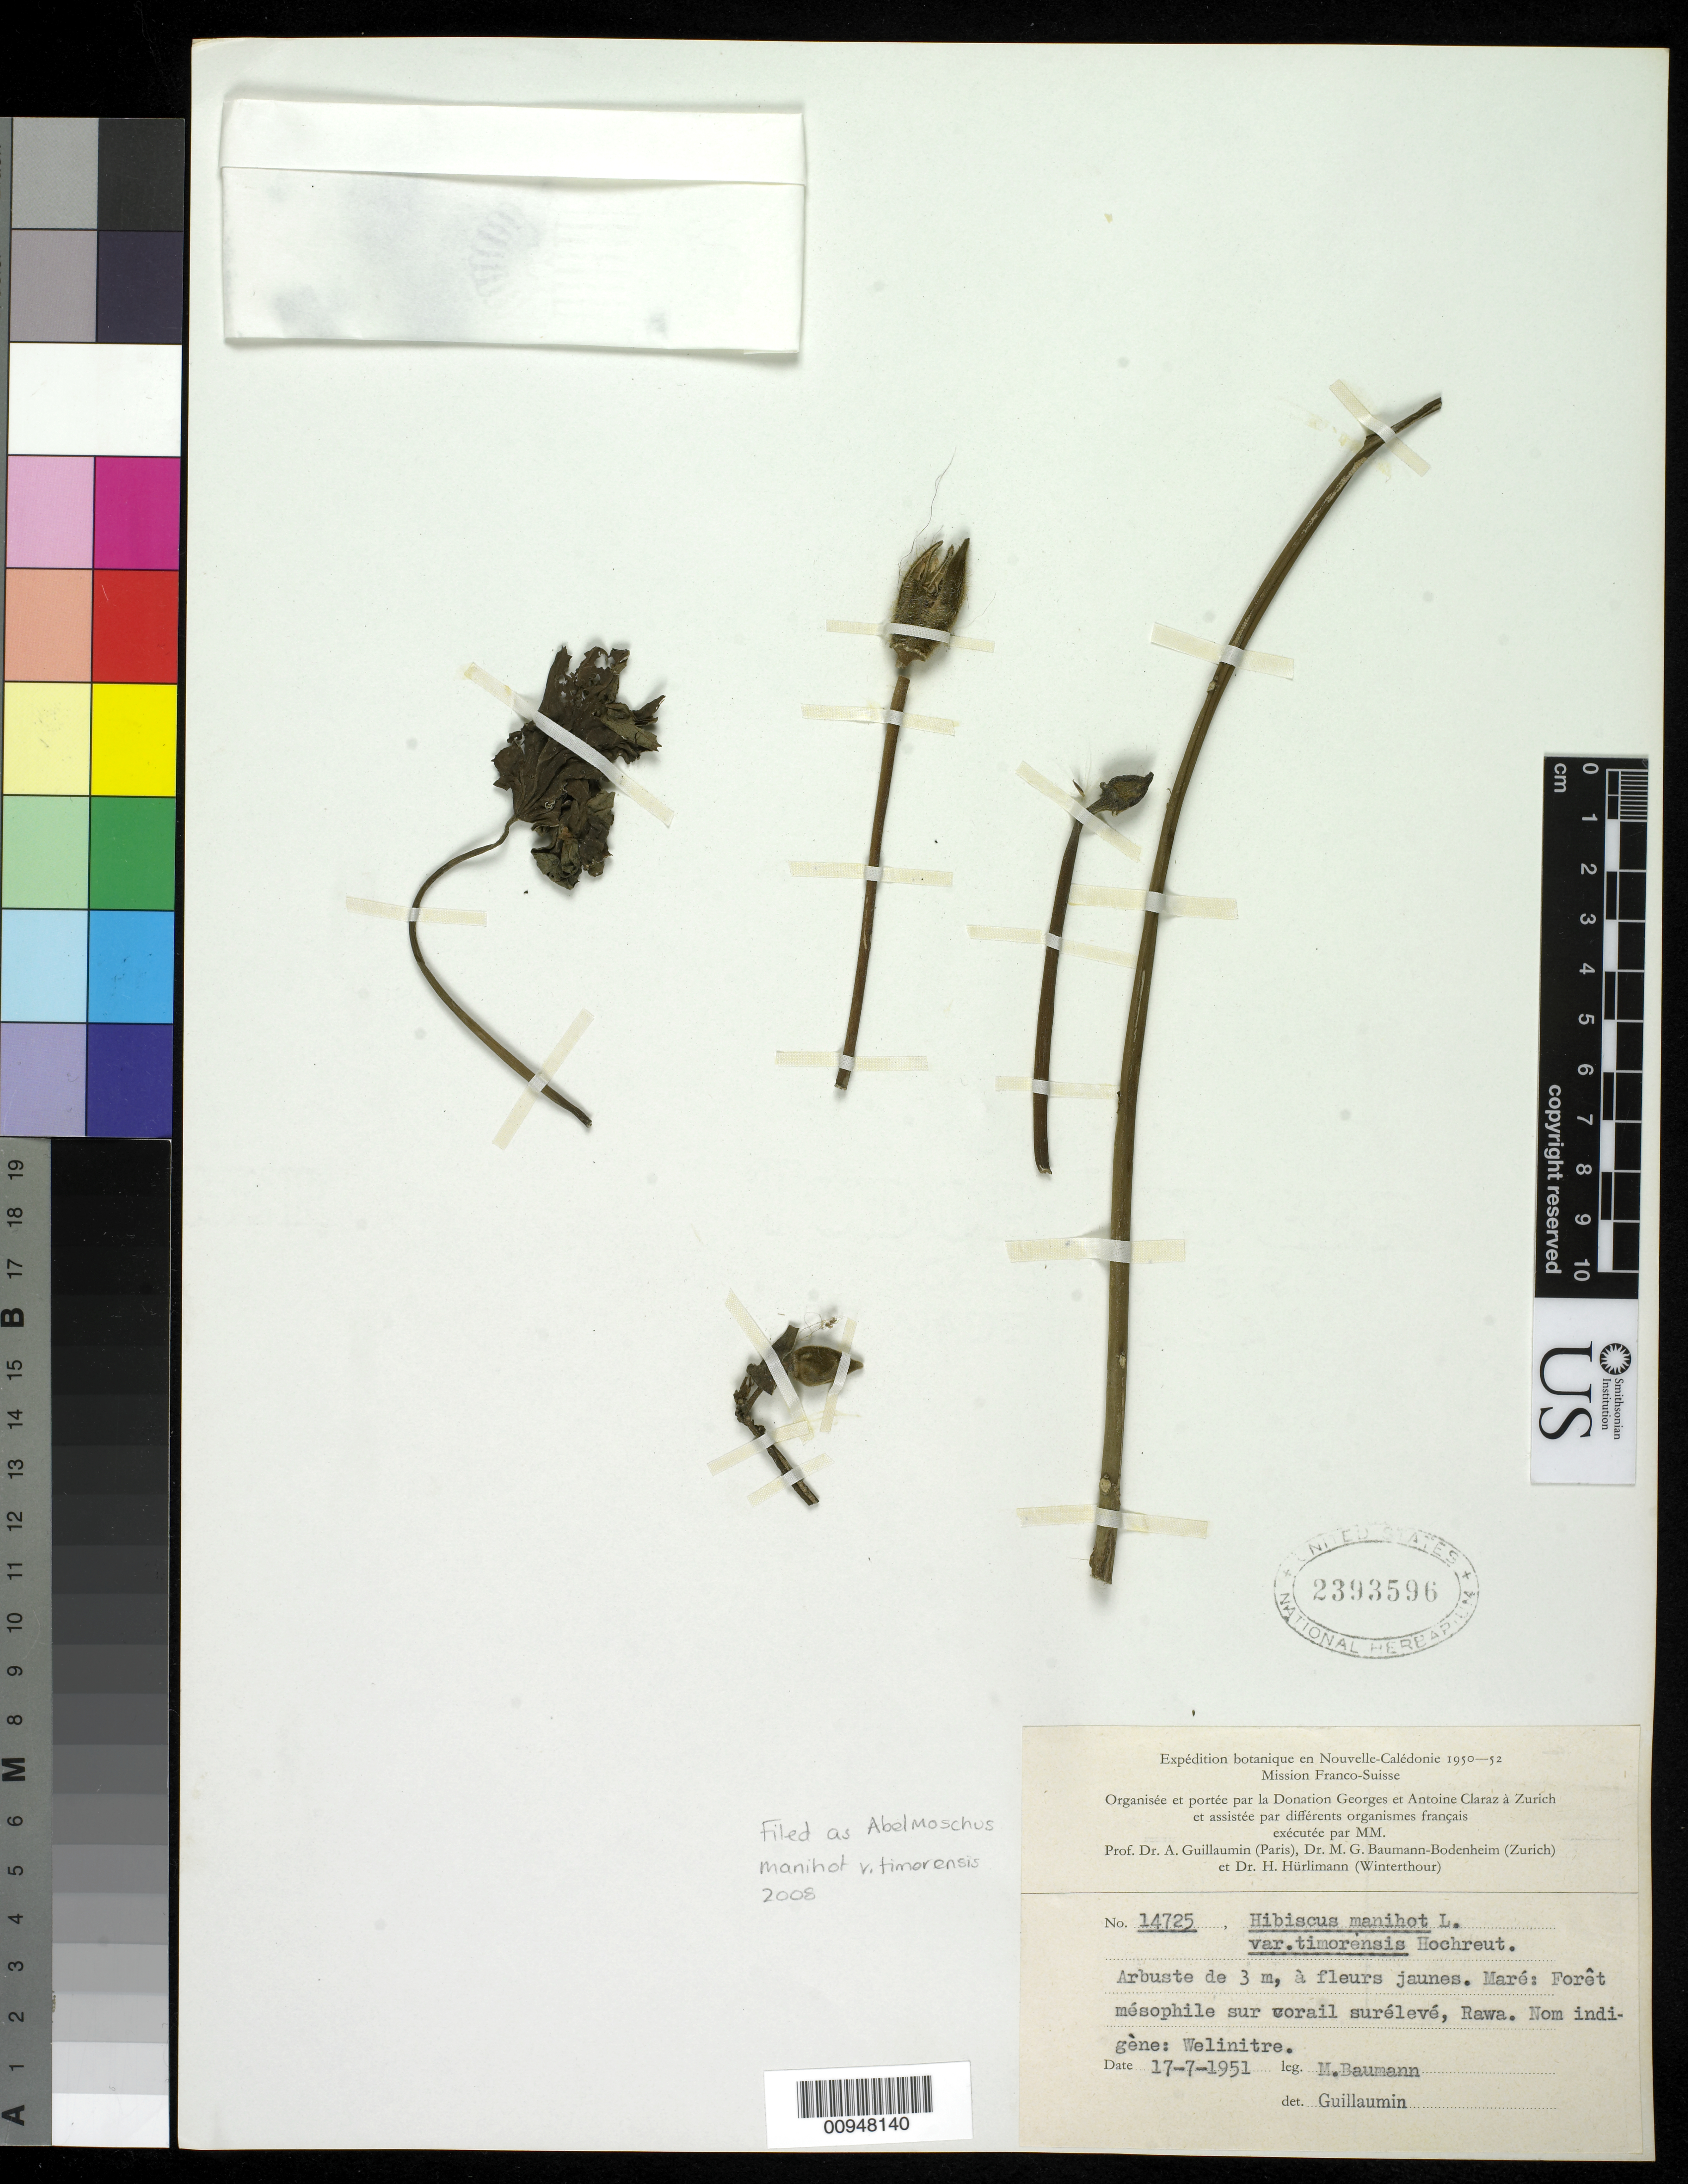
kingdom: Plantae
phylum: Tracheophyta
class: Magnoliopsida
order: Malvales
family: Malvaceae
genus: Abelmoschus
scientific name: Abelmoschus manihot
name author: (L.) Medik.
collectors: M. Baumann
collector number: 14725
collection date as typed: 17 Jul 1951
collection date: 1951-07-17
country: New Caledonia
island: New Caledonia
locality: In French.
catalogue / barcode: US 2393596